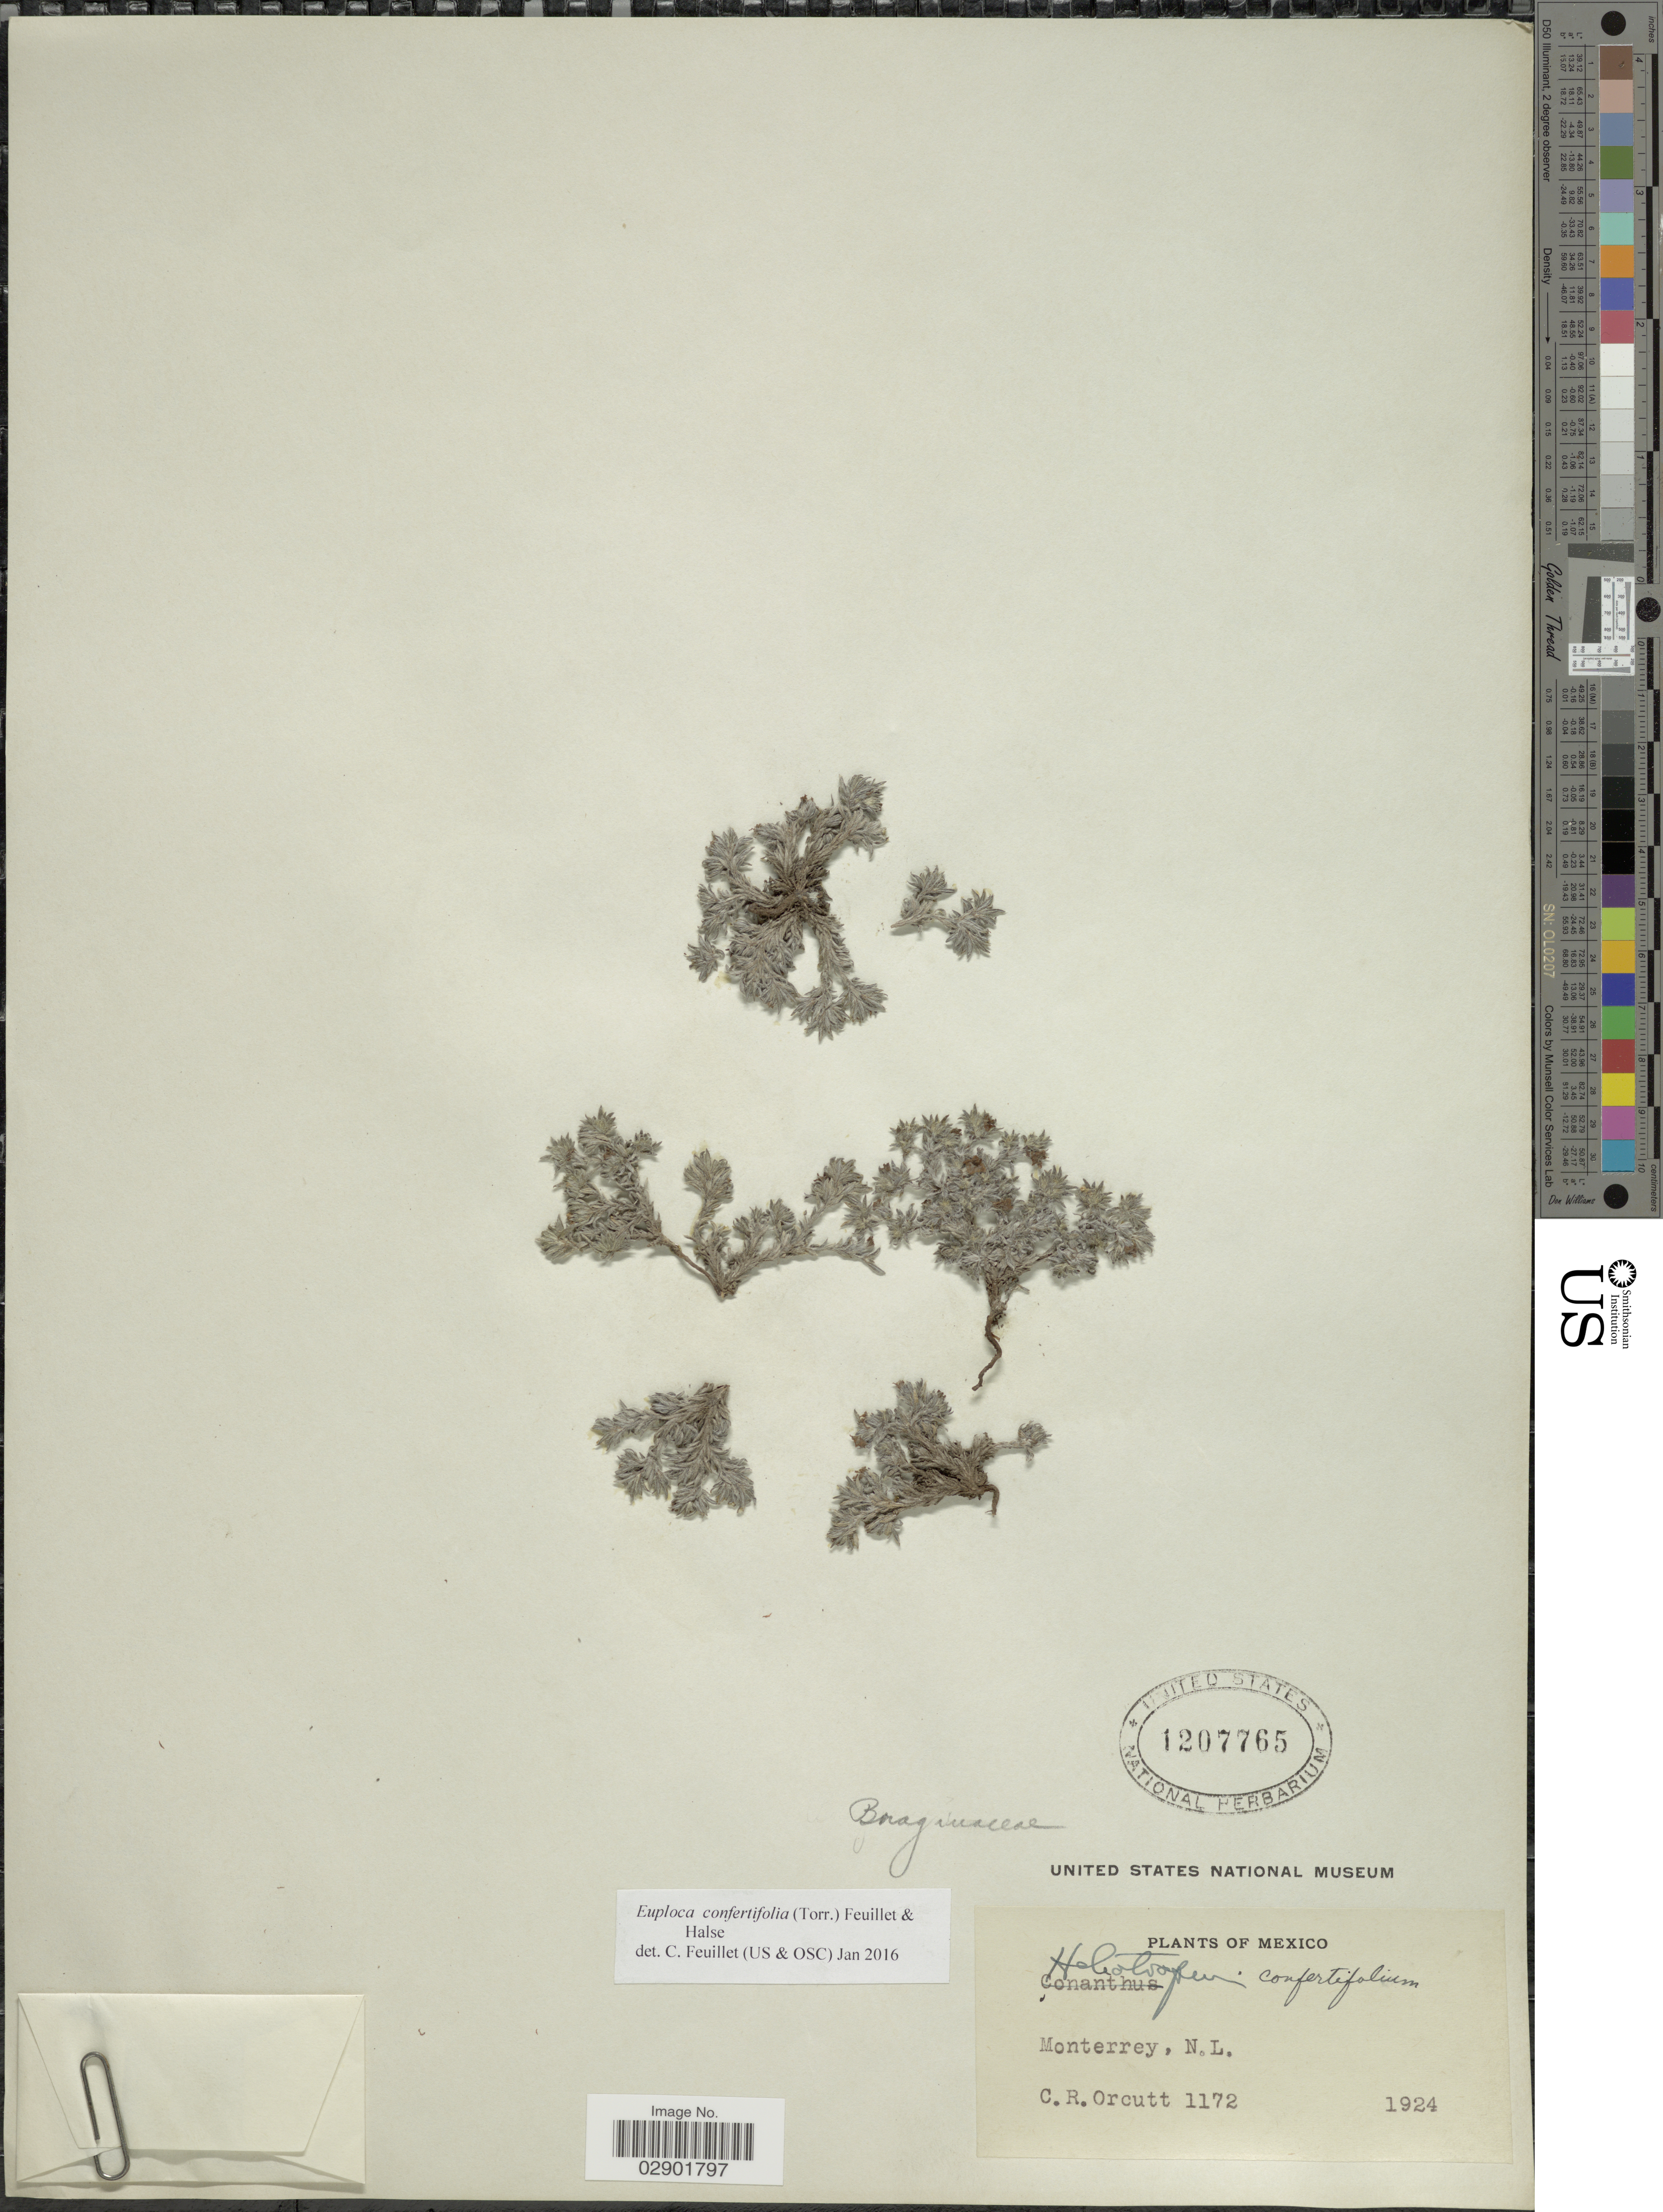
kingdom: Plantae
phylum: Tracheophyta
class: Magnoliopsida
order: Boraginales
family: Heliotropiaceae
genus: Euploca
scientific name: Euploca confertifolium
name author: (Torr.) Feuillet & Halse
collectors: C. R. Orcutt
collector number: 1172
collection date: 1924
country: Mexico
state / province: Nuevo León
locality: Monterrey, N.L.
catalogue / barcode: US 1207765